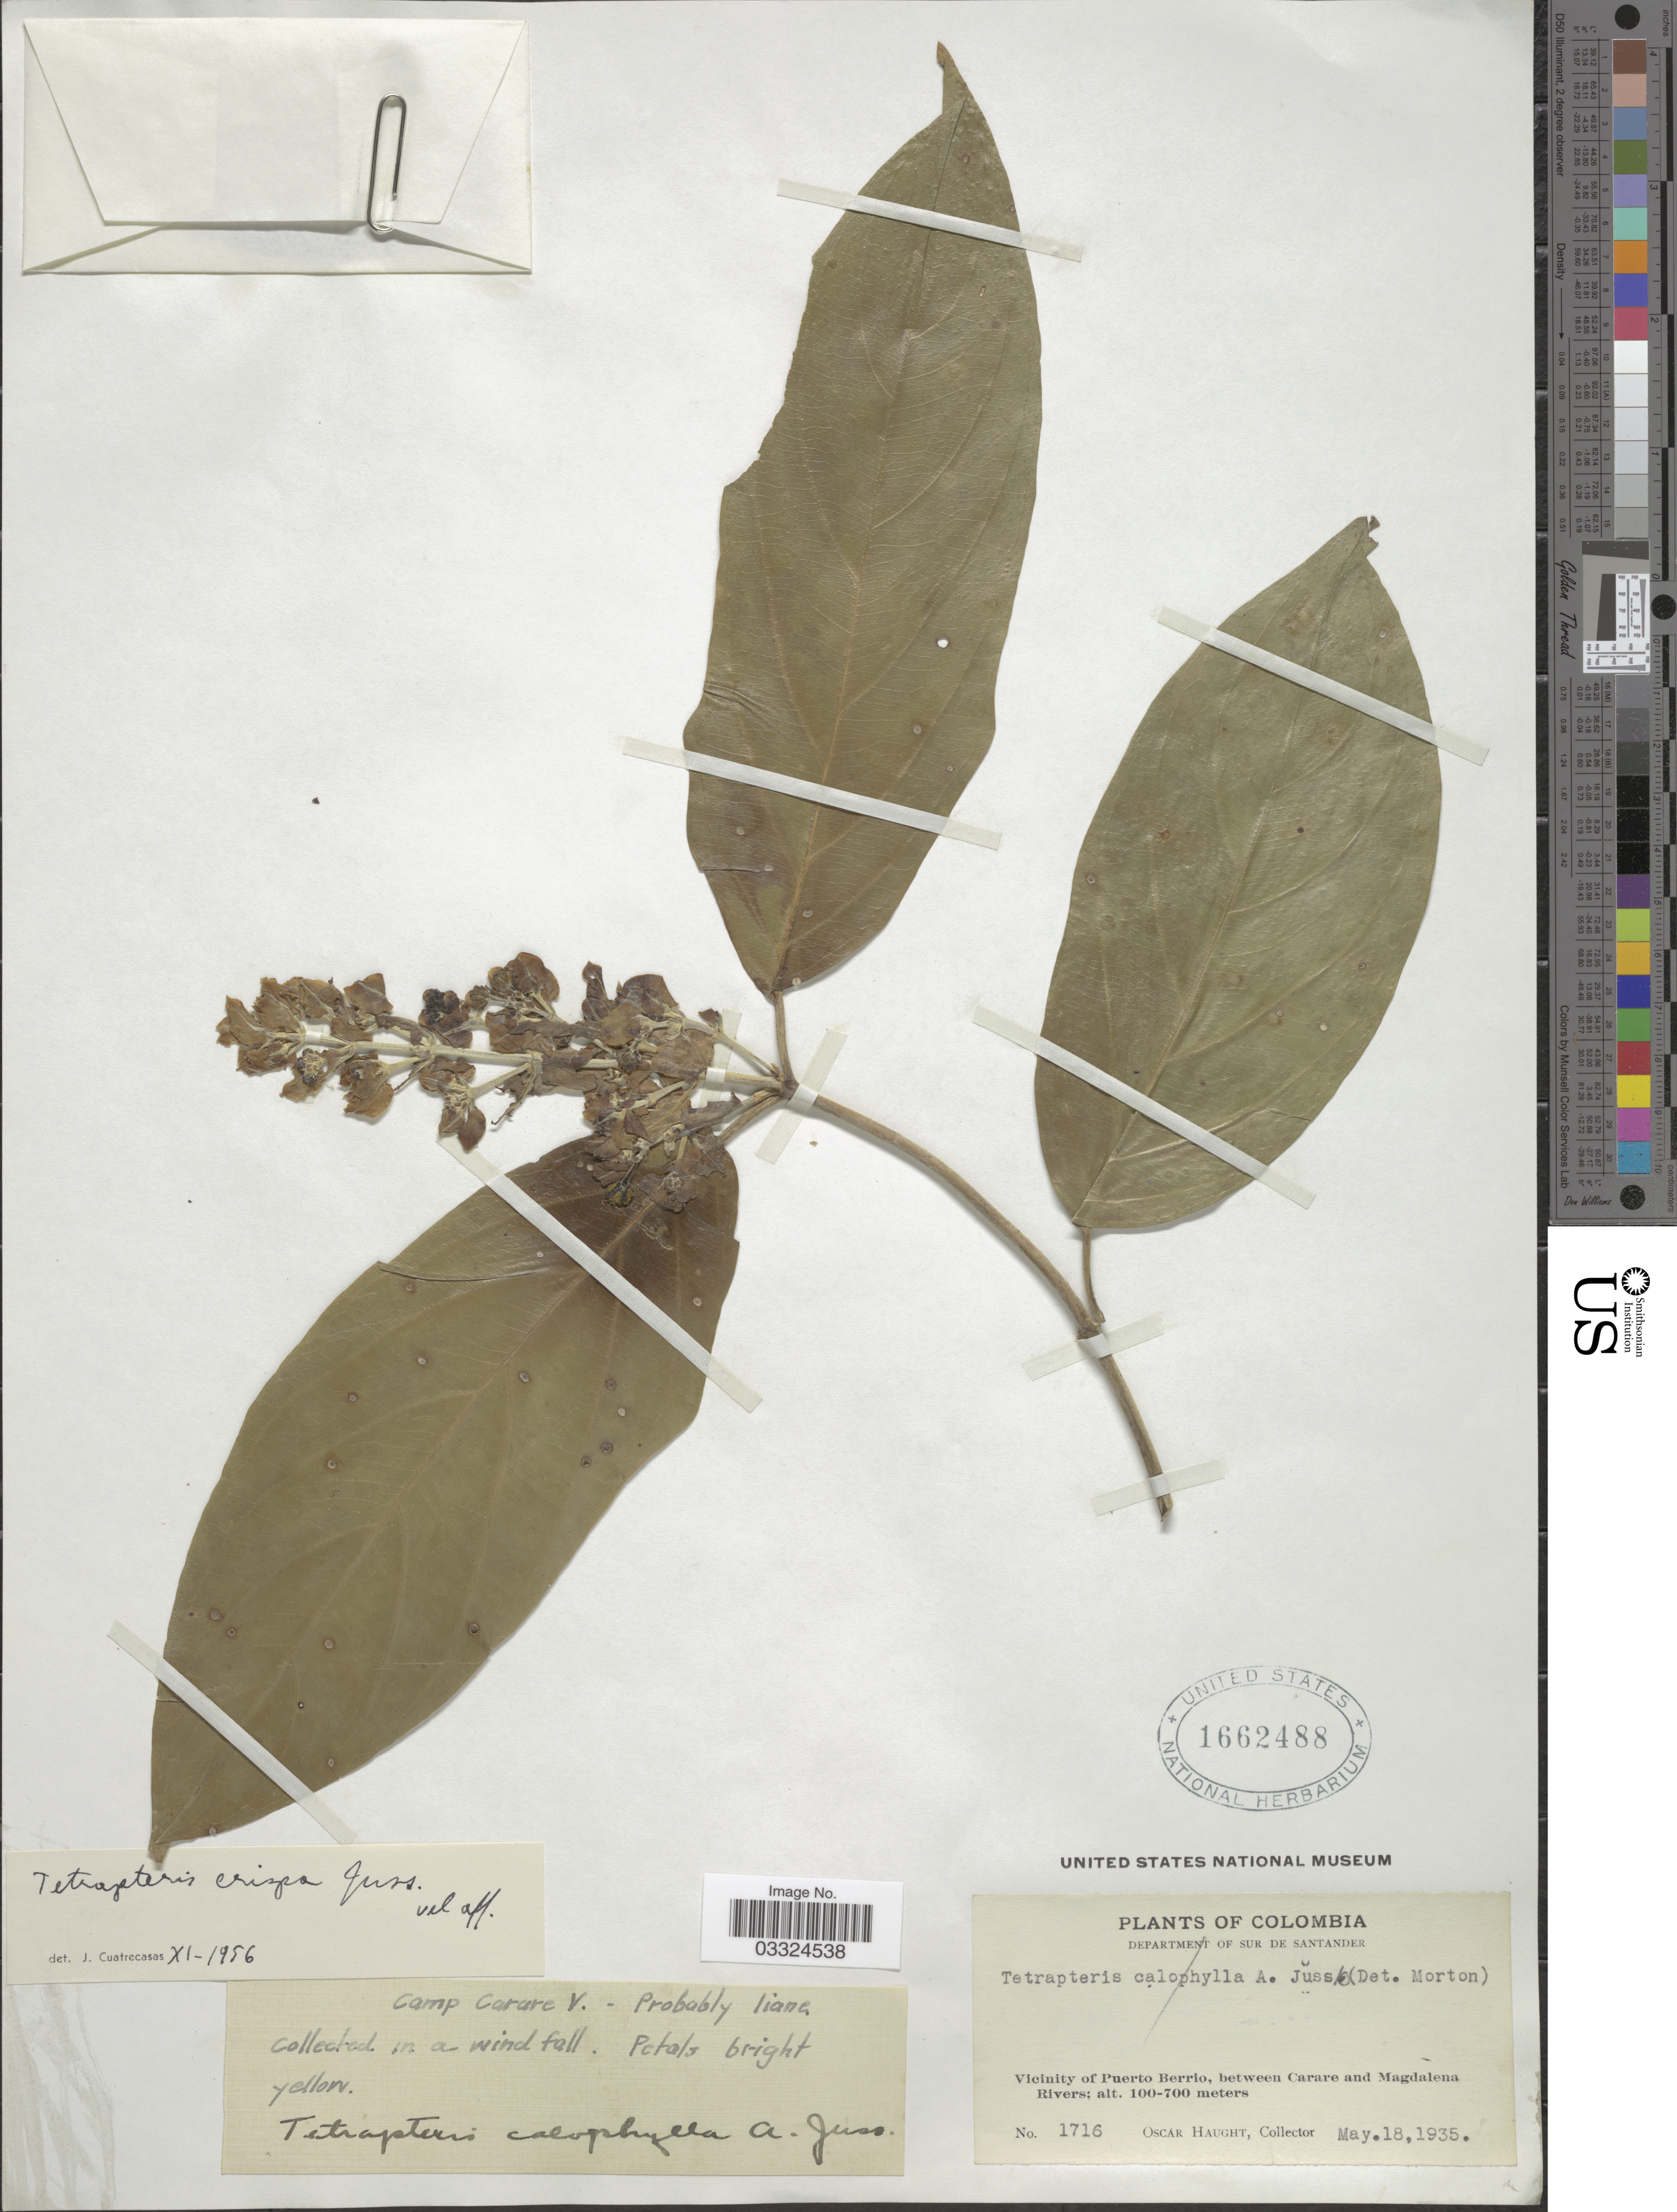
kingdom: Plantae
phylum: Tracheophyta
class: Magnoliopsida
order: Malpighiales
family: Malpighiaceae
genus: Tetrapterys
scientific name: Tetrapterys seemannii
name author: Triana & Planch.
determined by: Pool, A., (MO), Missouri Botanical Garden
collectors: O. L. Haught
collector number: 1716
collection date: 1935-05-18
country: Colombia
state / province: Santander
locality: Department of Sur de Santander. Vicinity of Puerto Berrio, between Carare and Magdalena Rivers. Camp Carare V.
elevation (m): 100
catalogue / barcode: US 1662488